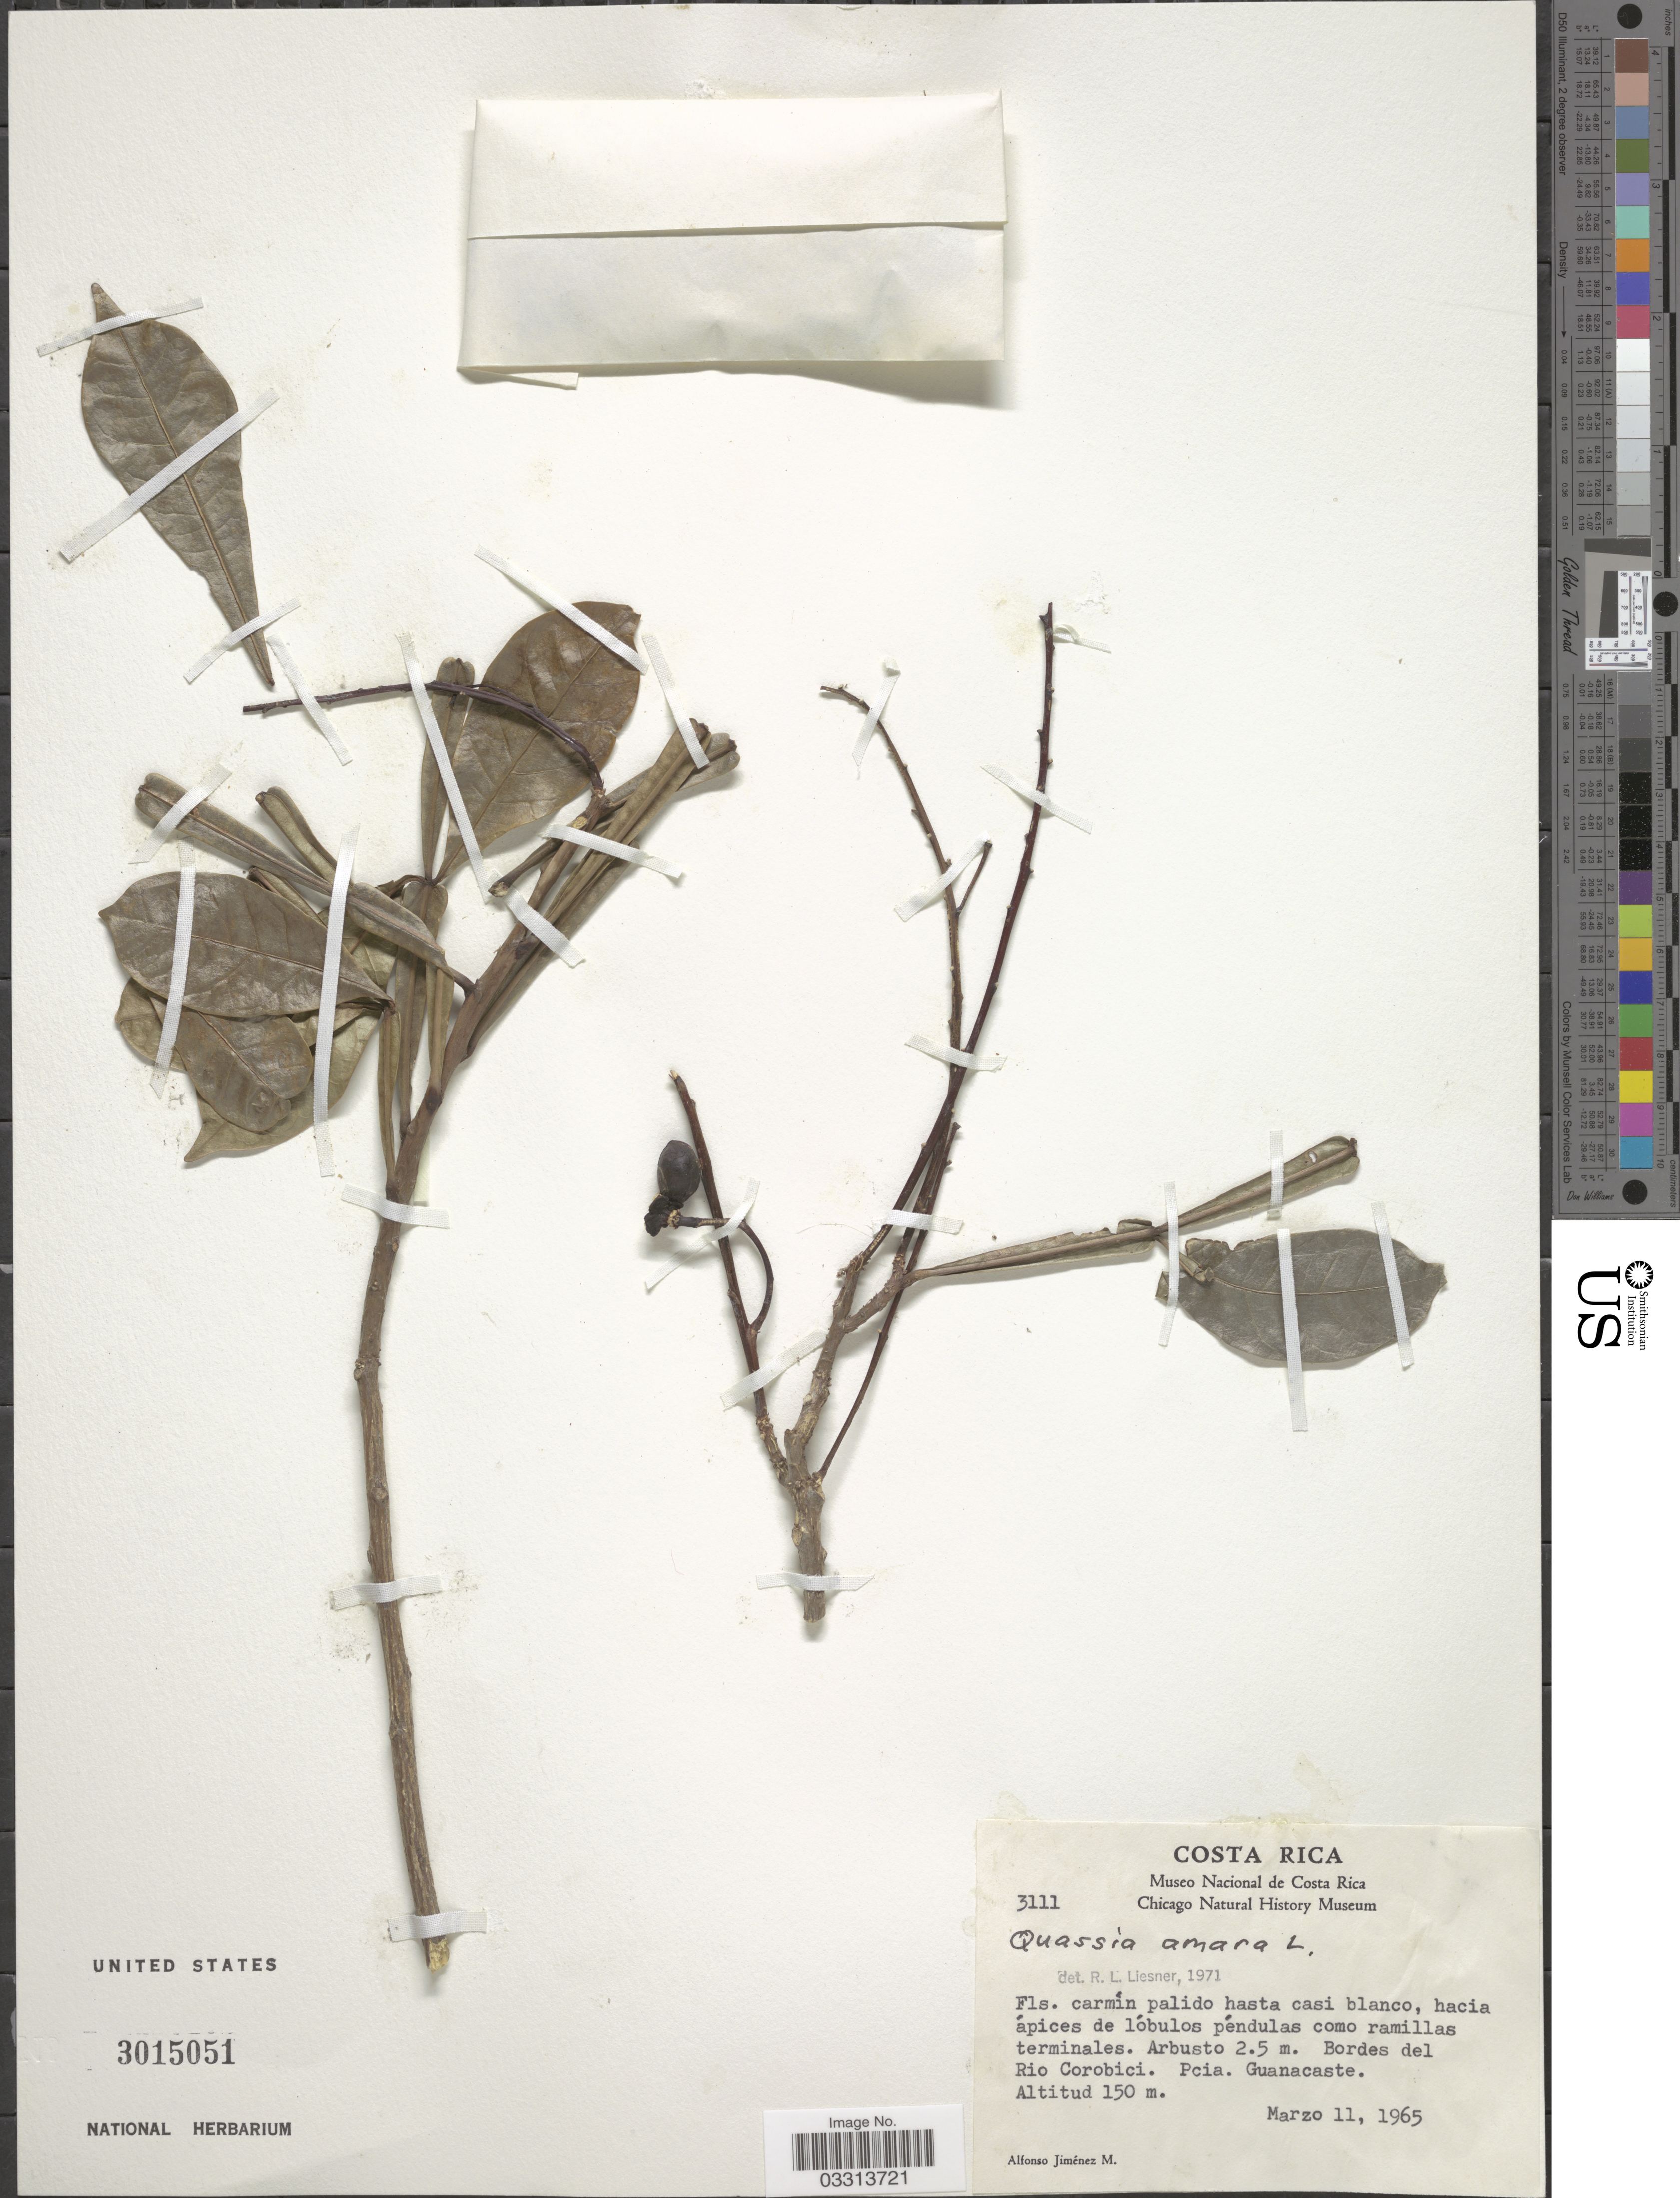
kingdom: Plantae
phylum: Tracheophyta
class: Magnoliopsida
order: Sapindales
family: Simaroubaceae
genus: Quassia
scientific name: Quassia amara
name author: L.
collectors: A. Jimenez M.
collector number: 3111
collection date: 1965-03-11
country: Costa Rica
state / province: Guanacaste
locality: Bordes del Rio Corobici. Pcia. Guanacaste.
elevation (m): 150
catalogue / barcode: US 3015051